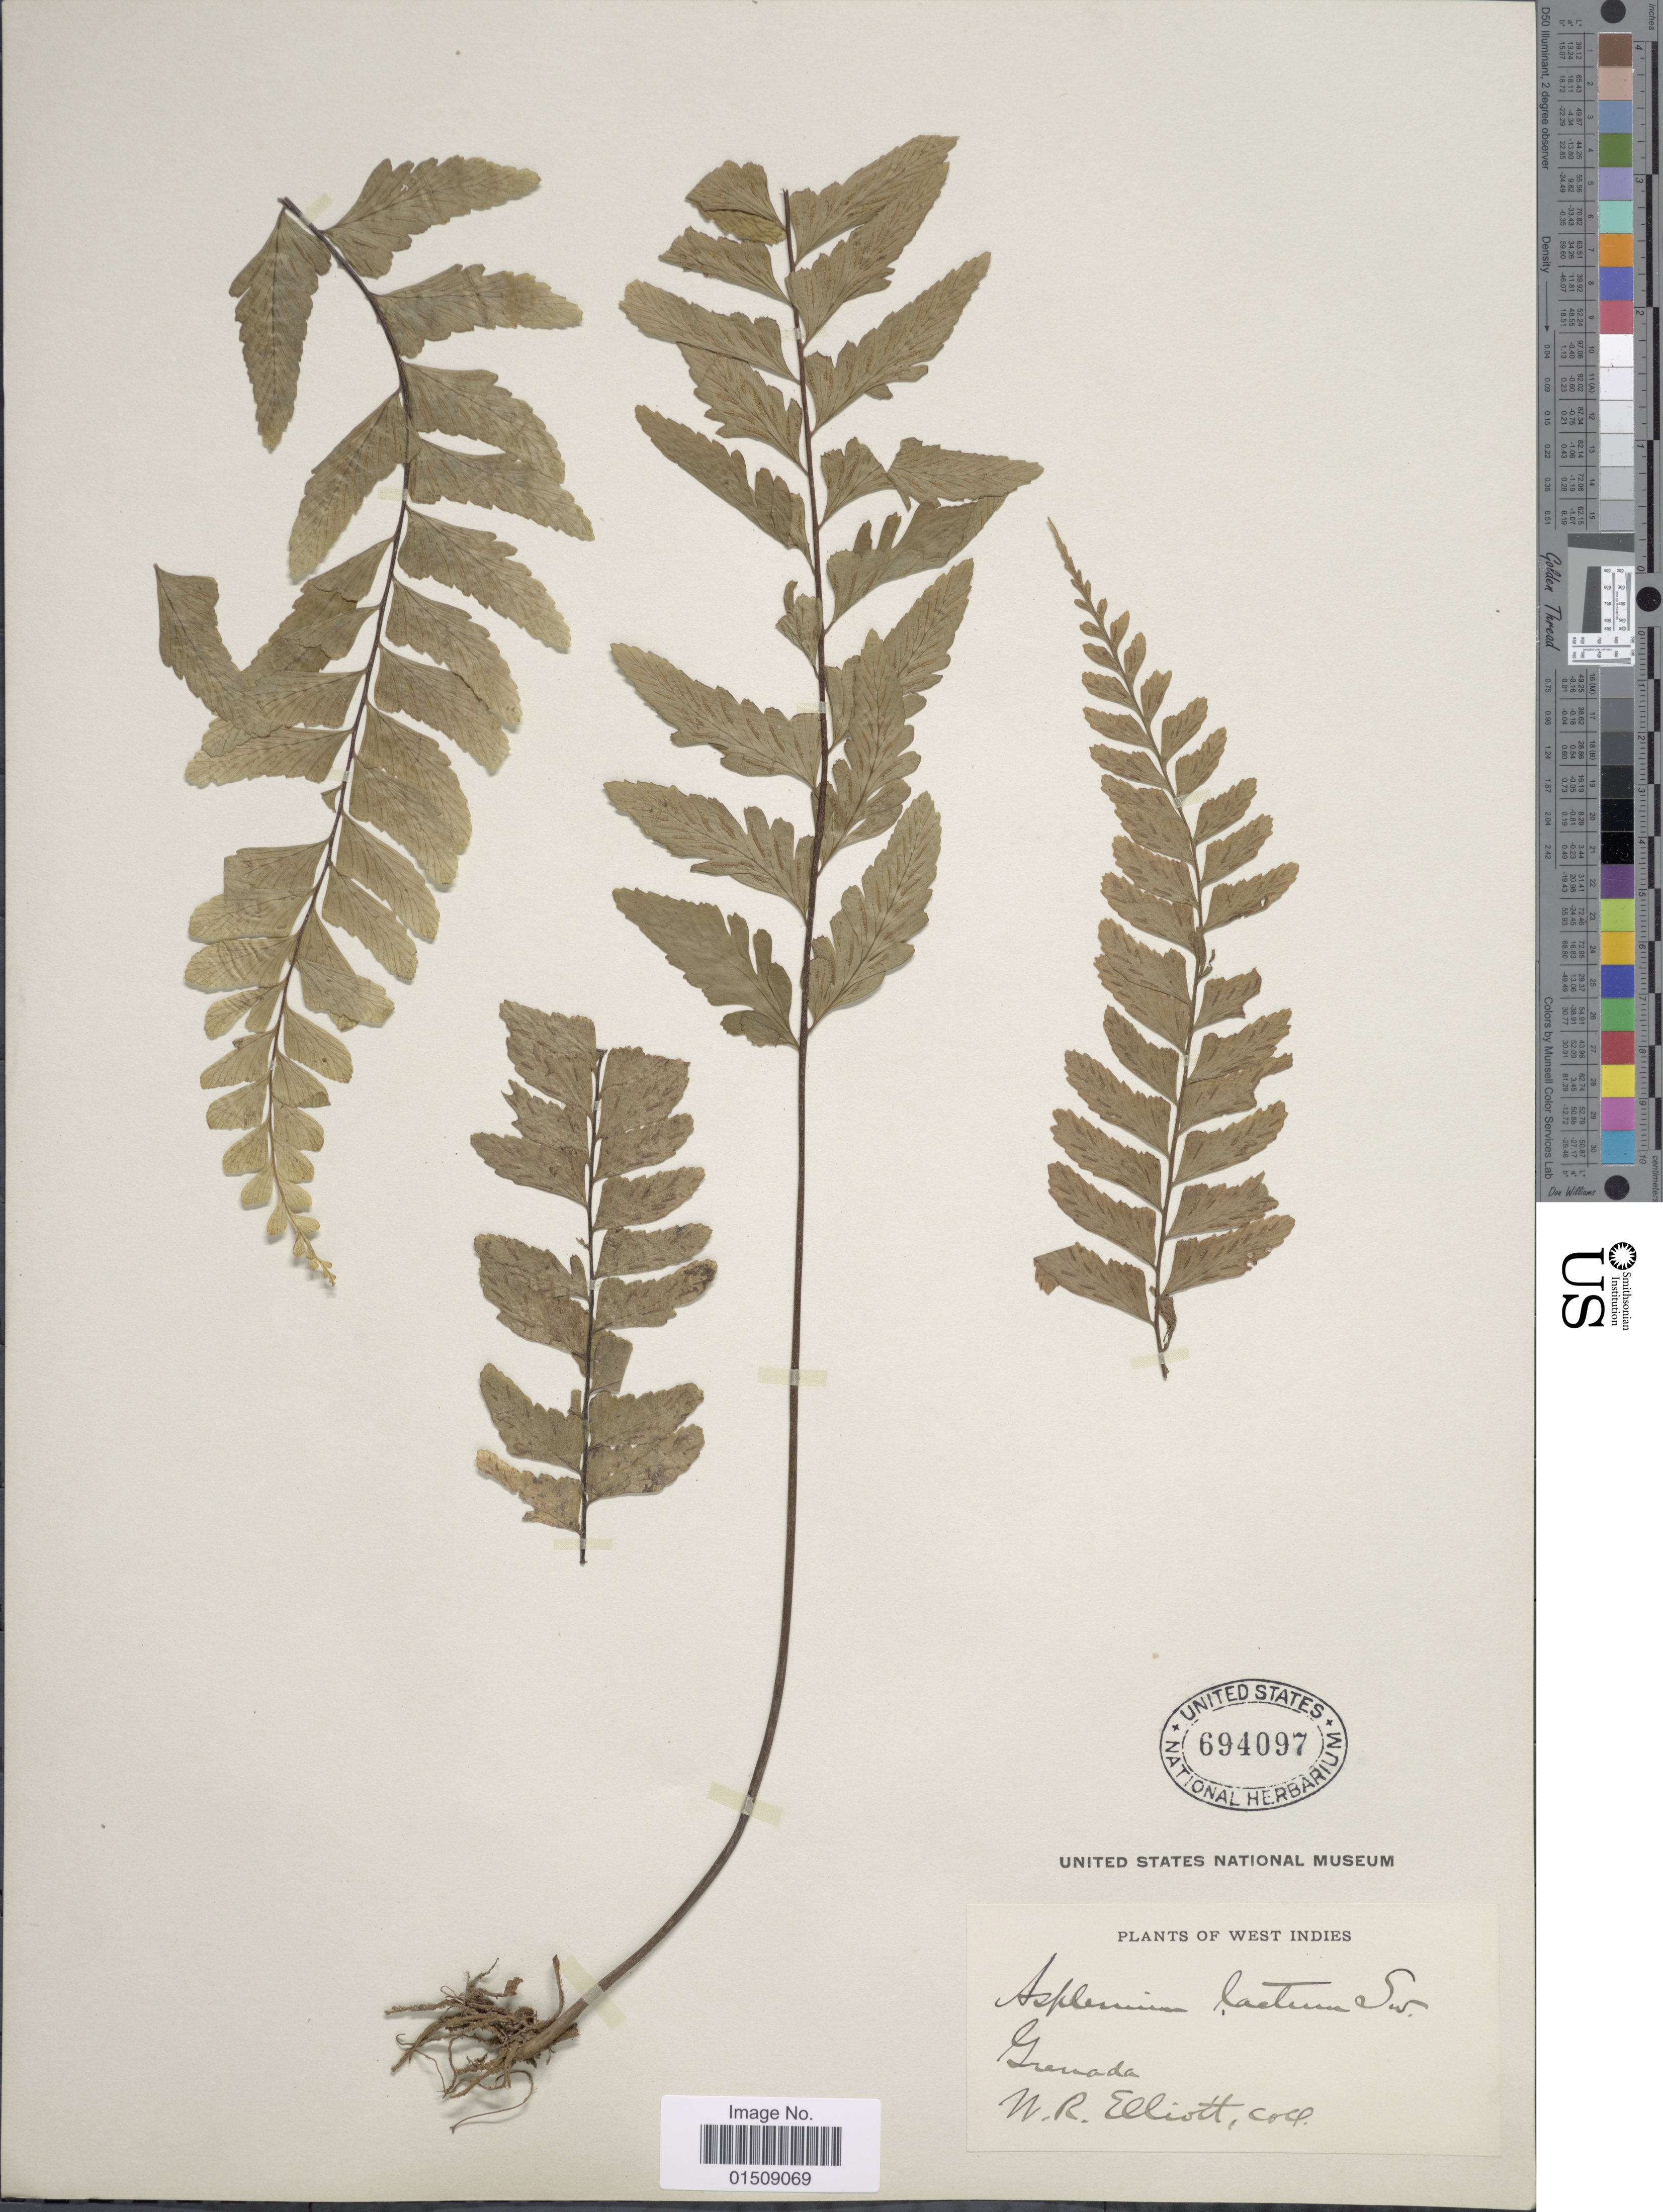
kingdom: Plantae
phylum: Tracheophyta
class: Polypodiopsida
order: Polypodiales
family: Aspleniaceae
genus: Asplenium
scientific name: Asplenium laetum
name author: Sw.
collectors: W. Elliott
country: Grenada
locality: West Indies, Grenada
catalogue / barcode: US 694097